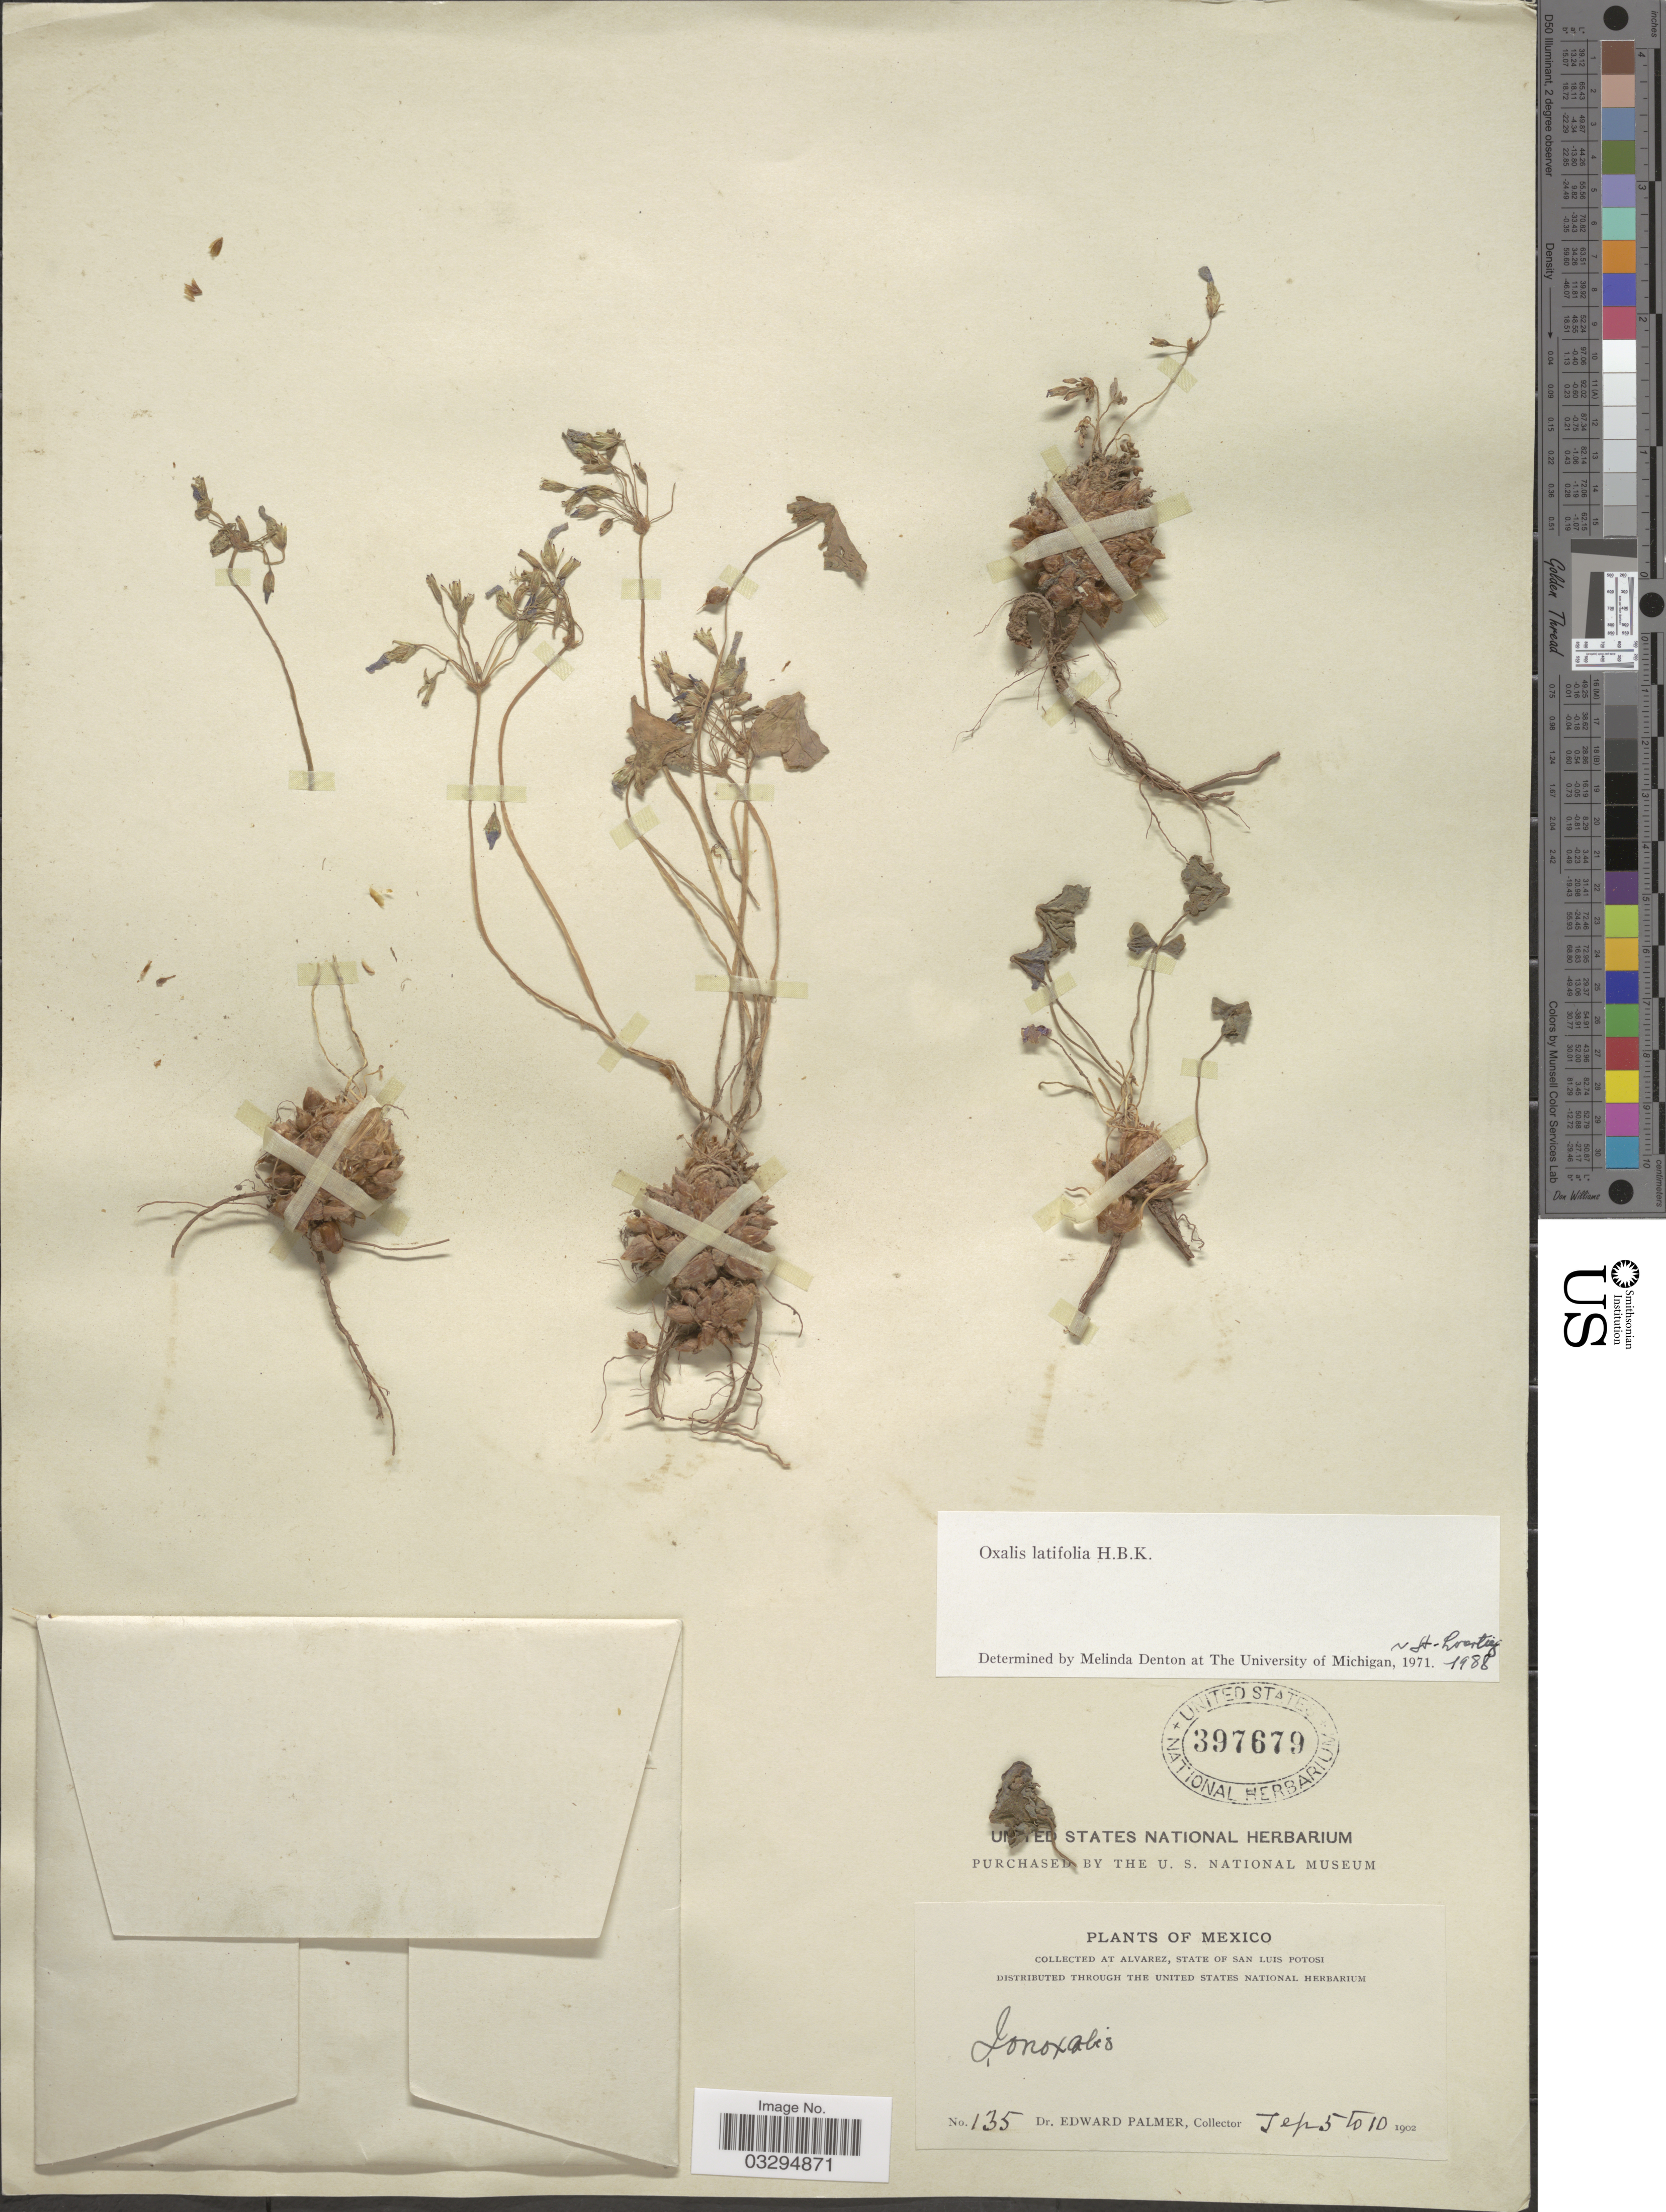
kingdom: Plantae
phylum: Tracheophyta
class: Magnoliopsida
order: Oxalidales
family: Oxalidaceae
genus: Oxalis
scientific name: Oxalis latifolia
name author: Kunth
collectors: E. Palmer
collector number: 135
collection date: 1902-09-05/1902-09-10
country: Mexico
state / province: San Luis Potosí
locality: At Alvarez.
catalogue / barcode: US 397679